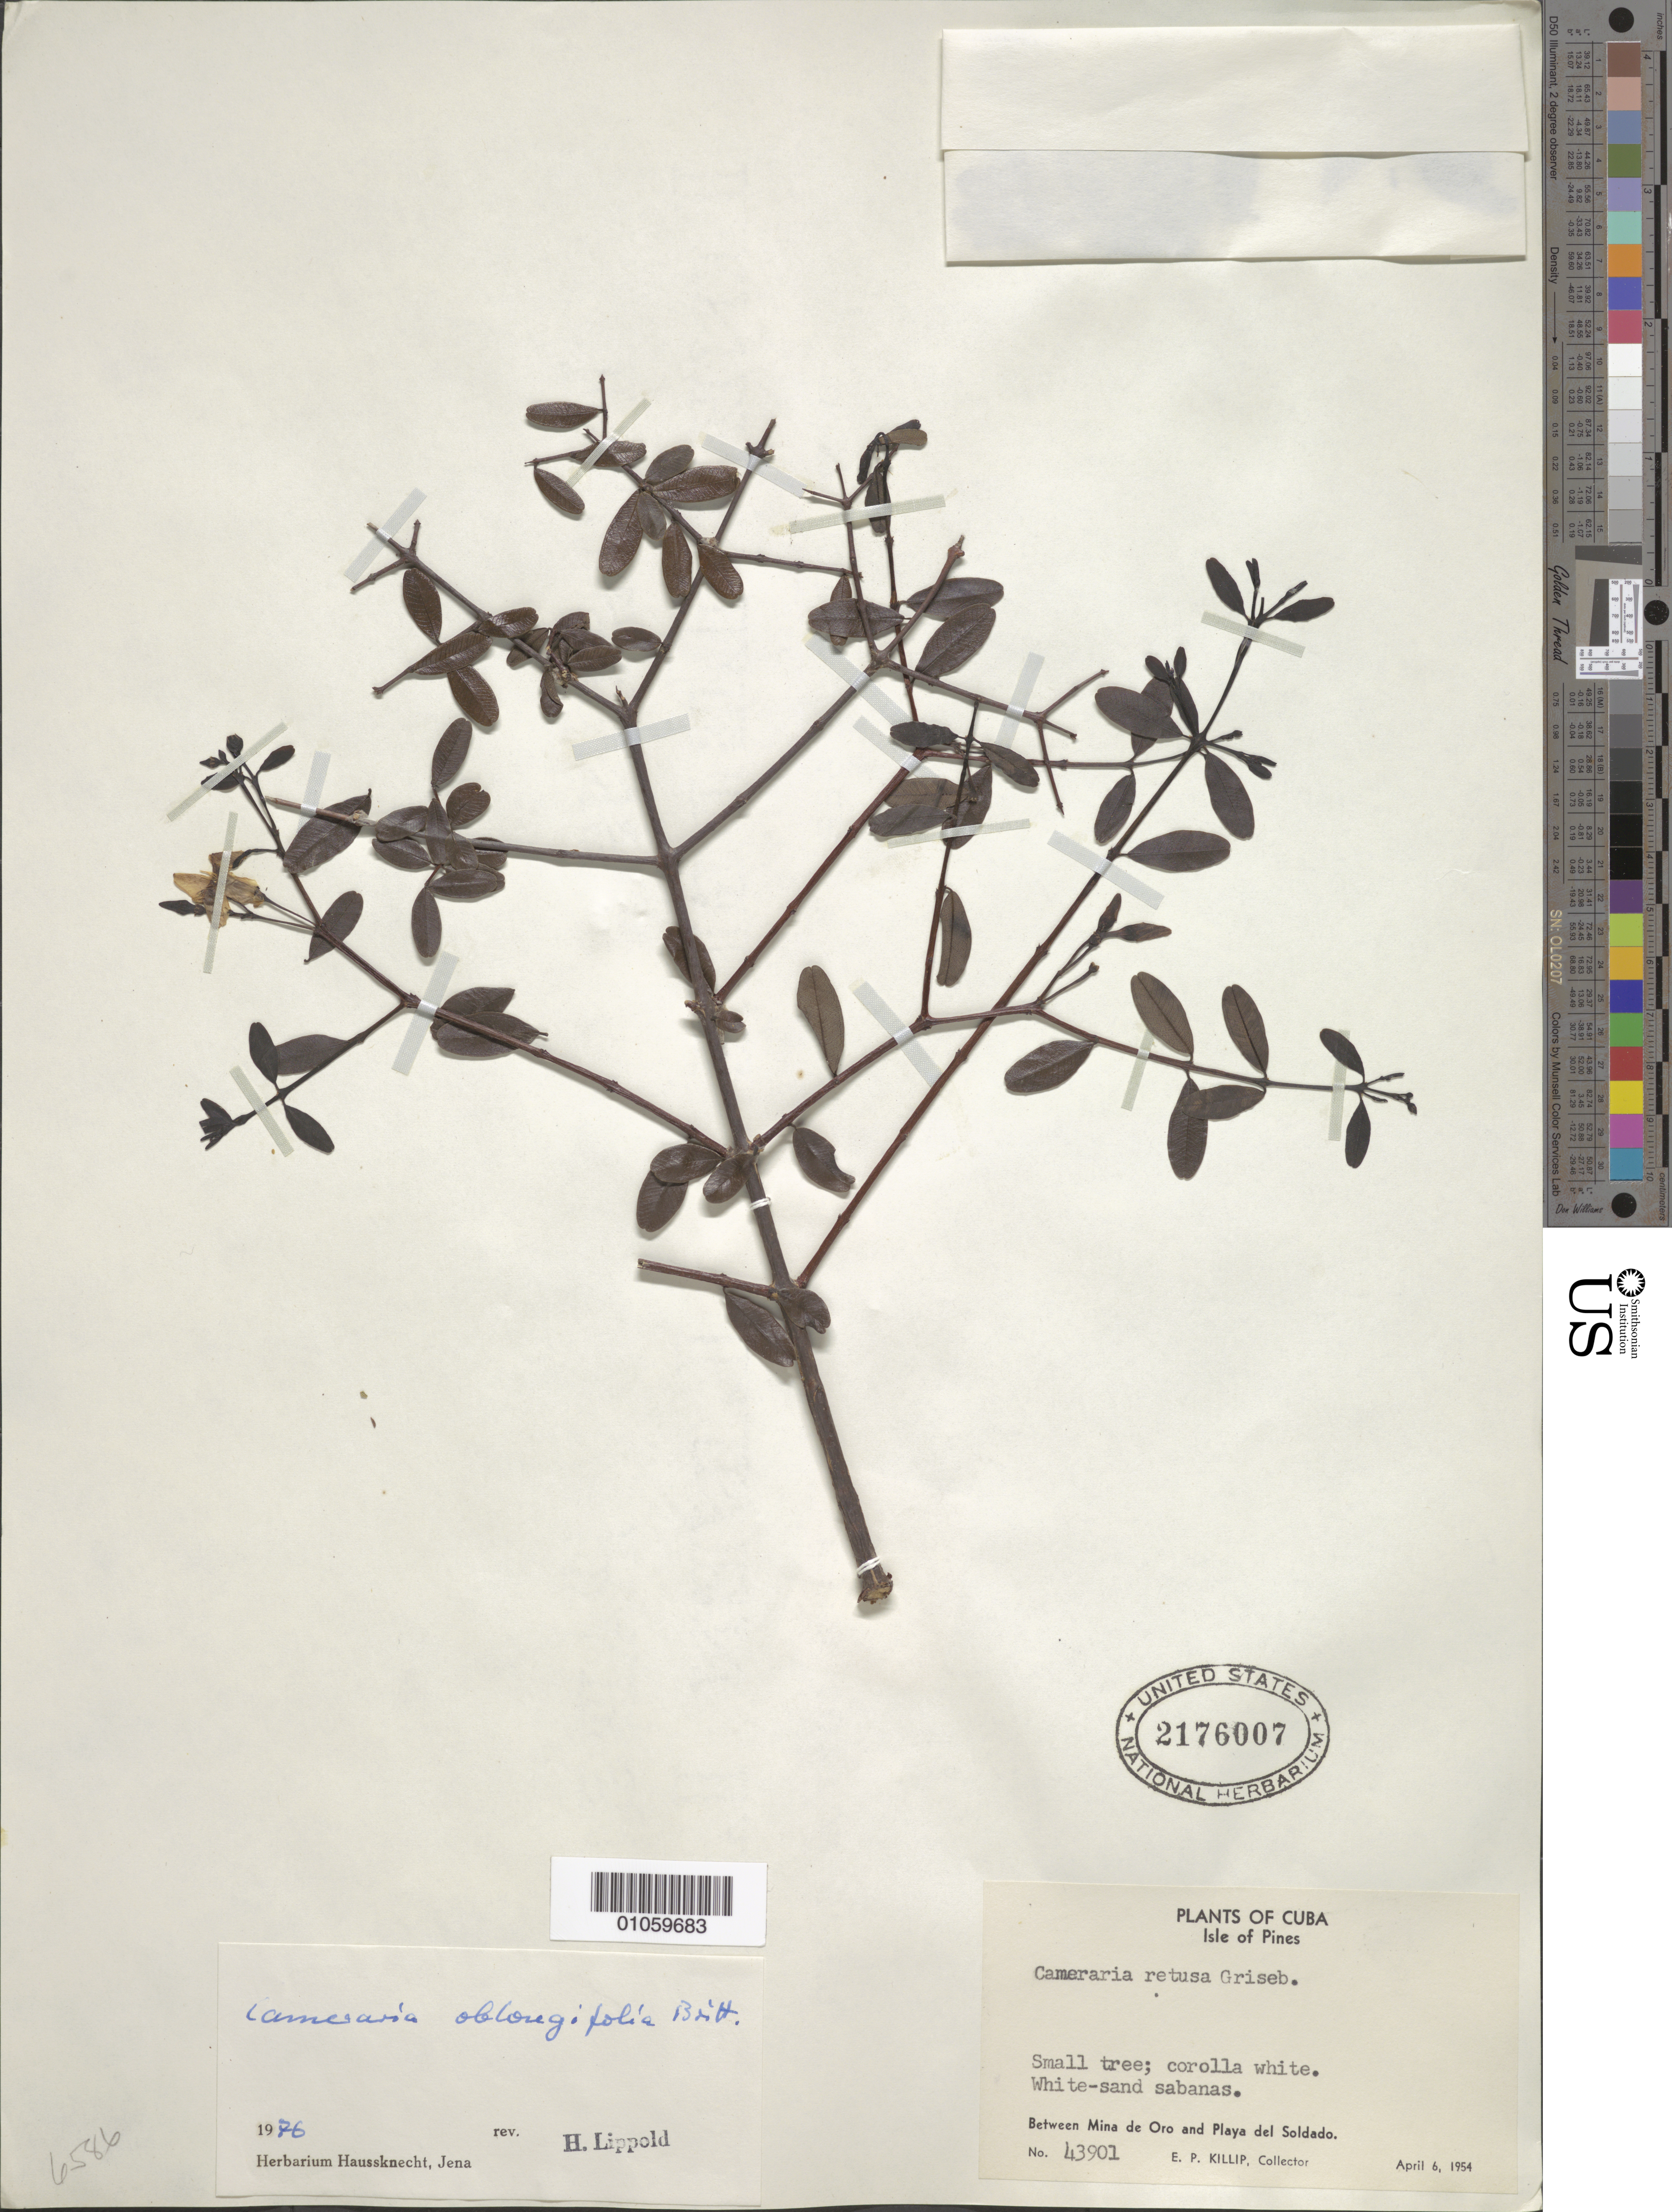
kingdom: Plantae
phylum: Tracheophyta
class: Magnoliopsida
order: Gentianales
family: Apocynaceae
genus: Cameraria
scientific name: Cameraria oblongifolia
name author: Britton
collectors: E. P. Killip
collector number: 43901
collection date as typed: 06 Apr 1954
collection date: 1954-04-06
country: Cuba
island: Isla de la Juventud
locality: White-sand sabanas, between Mina de Oro and Playa del Soldado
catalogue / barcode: US 2176007